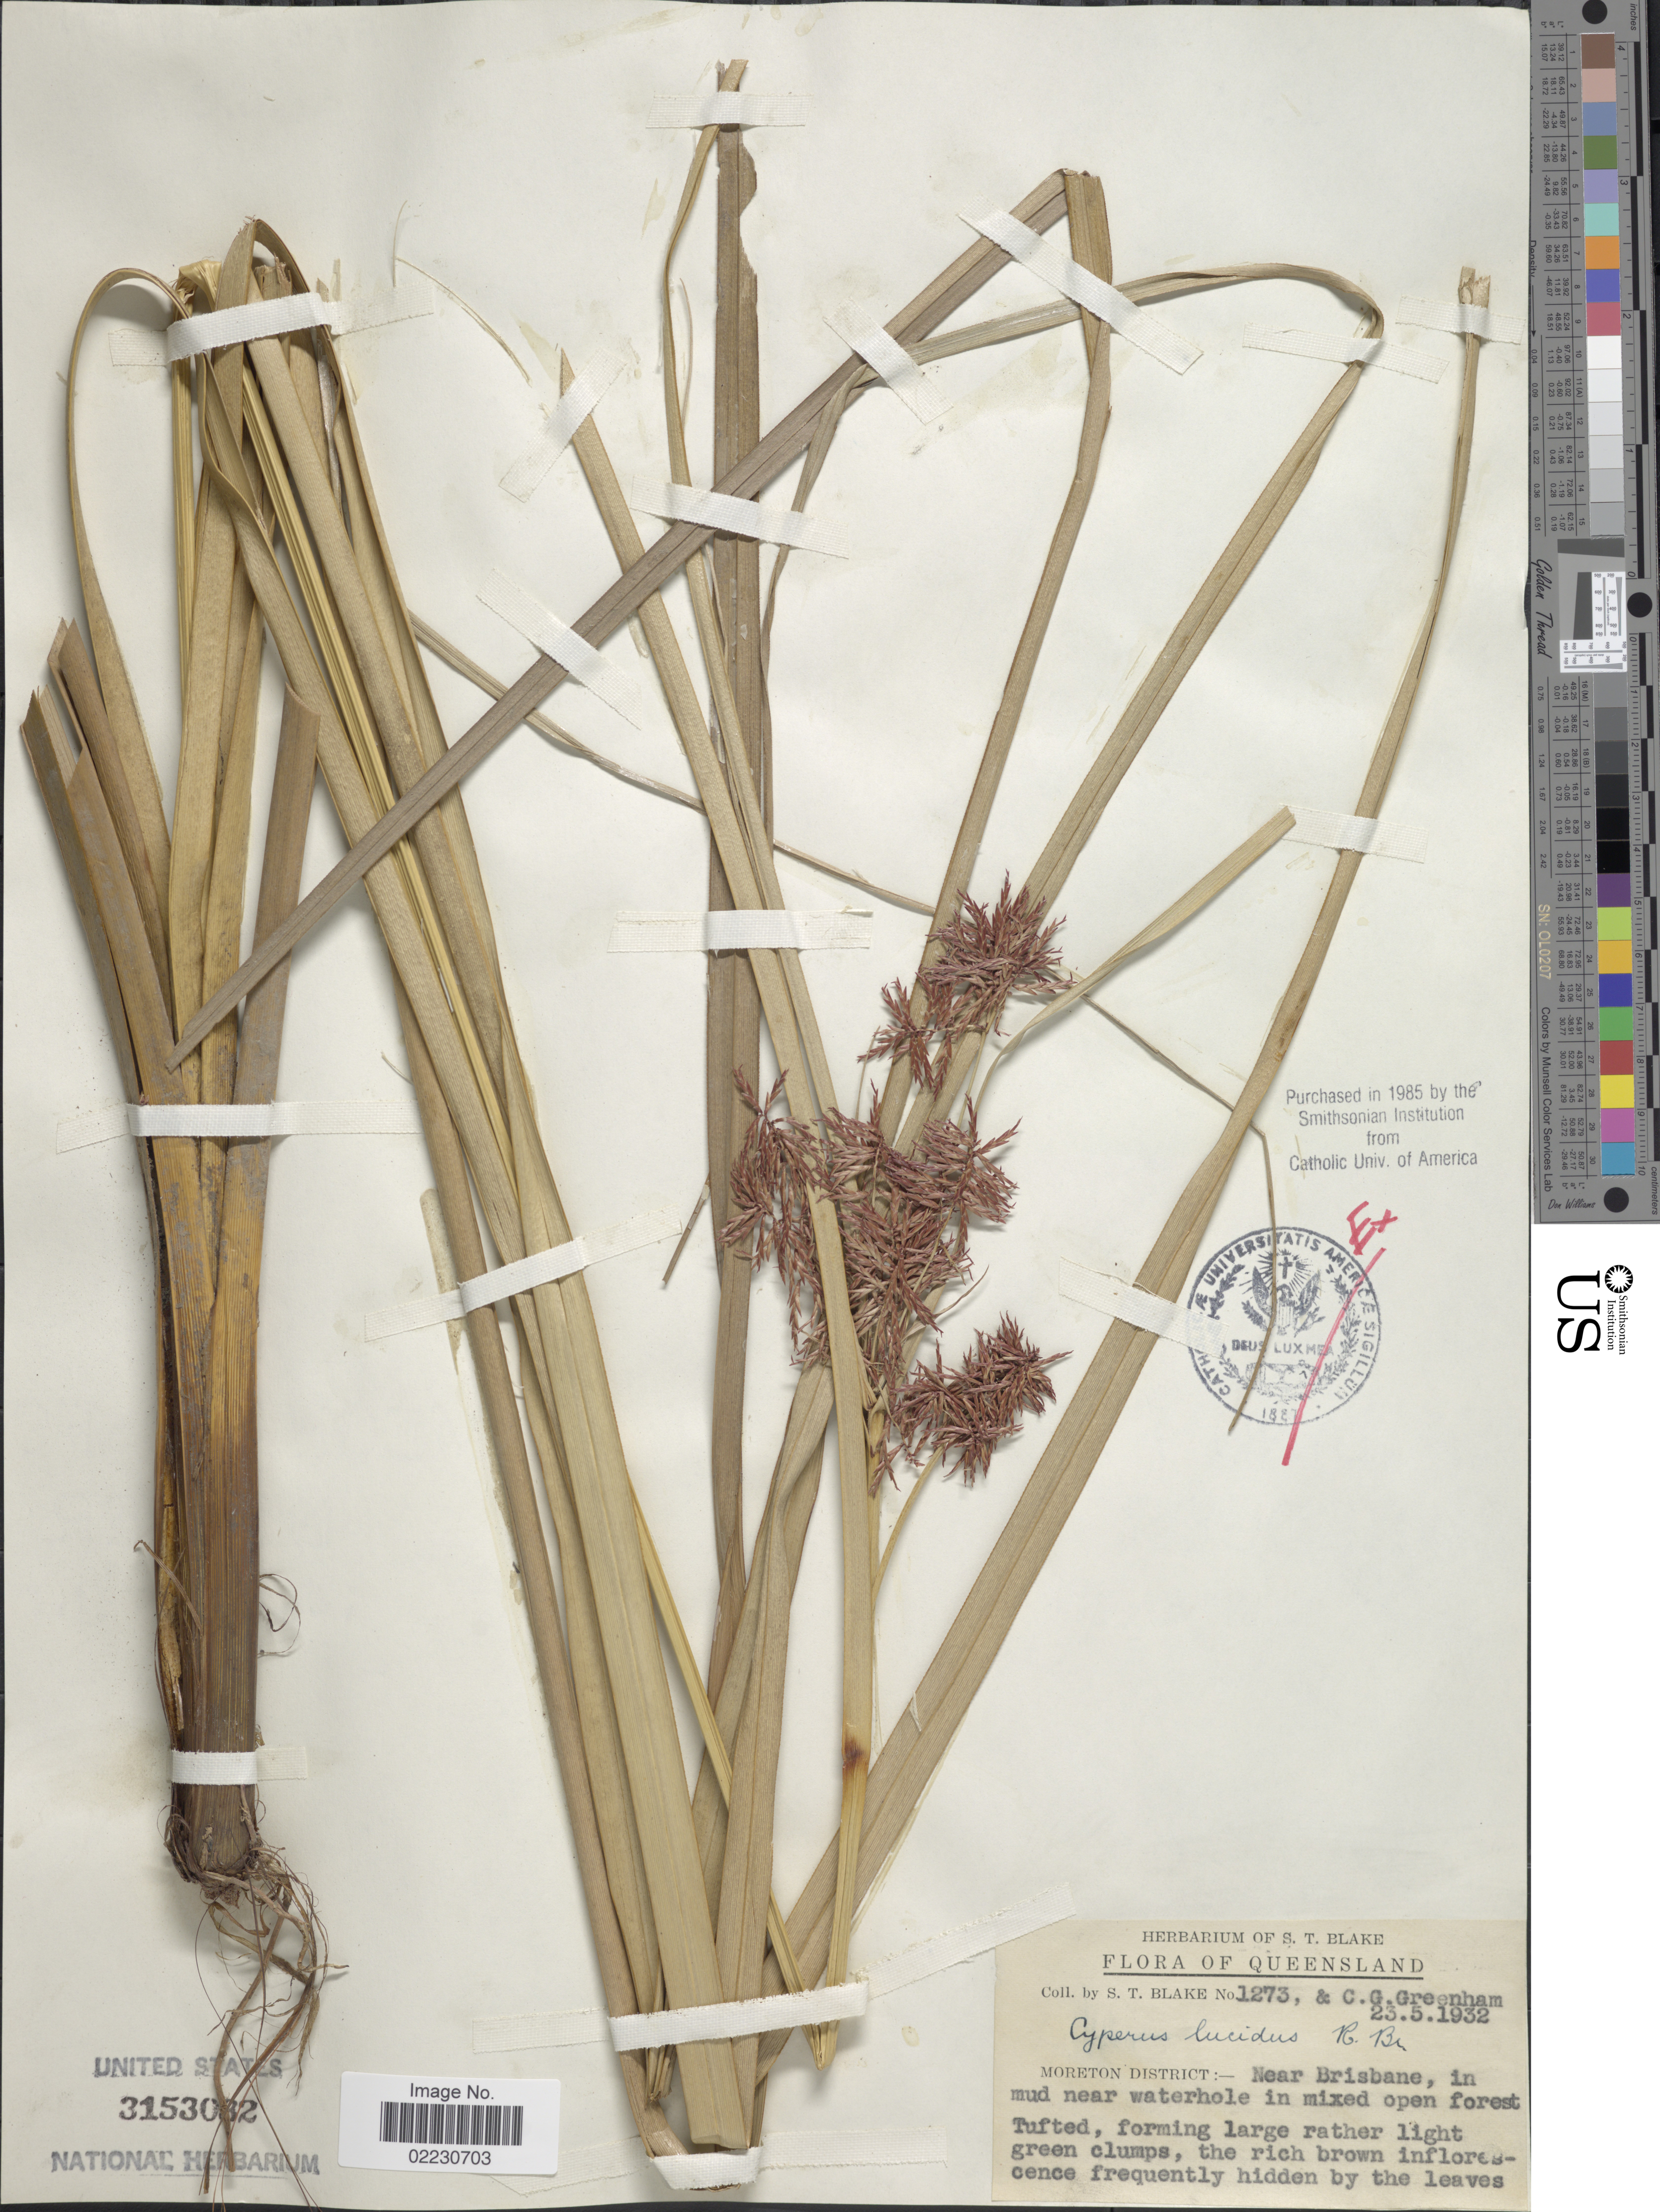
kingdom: Plantae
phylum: Tracheophyta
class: Liliopsida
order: Poales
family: Cyperaceae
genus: Cyperus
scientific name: Cyperus lucidus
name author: R. Br.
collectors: S. T. Blake & C. Greenham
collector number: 1273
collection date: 1932-05-23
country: Australia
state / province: Queensland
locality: Moreton District;- Near Brisbane, in mud near waterhole in mixed open forest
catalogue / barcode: US 3153082